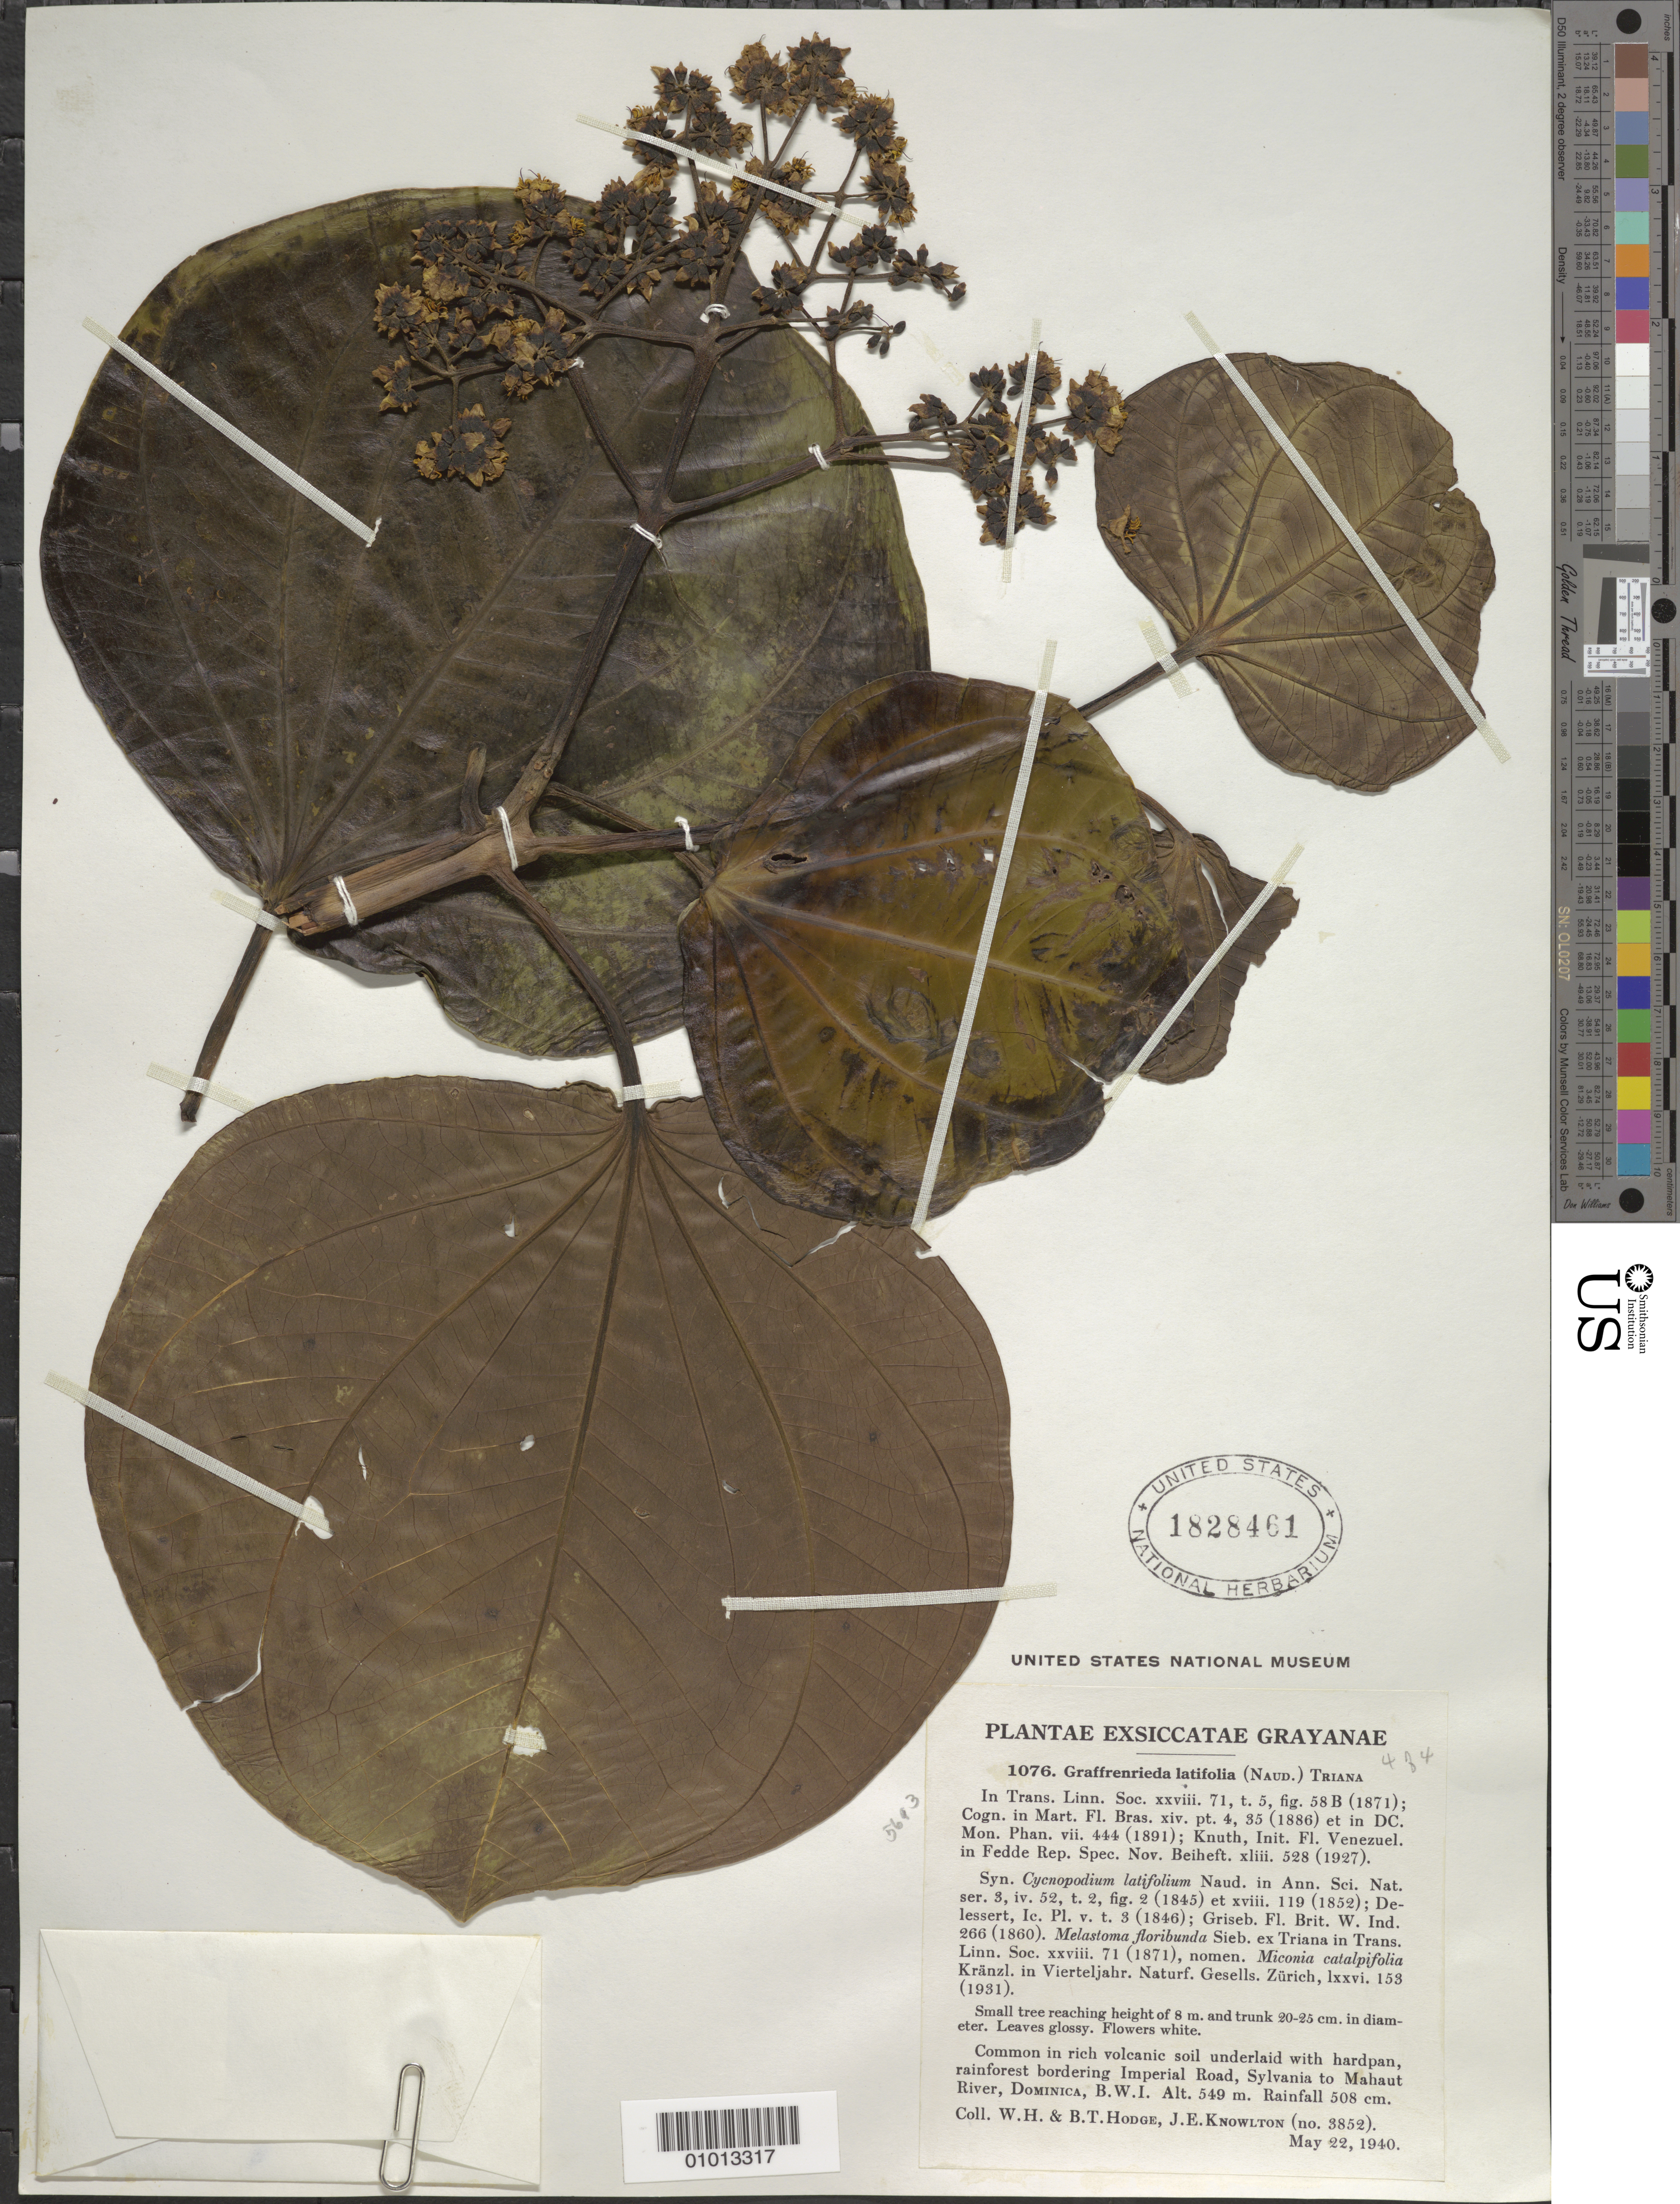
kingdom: Plantae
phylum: Tracheophyta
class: Magnoliopsida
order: Myrtales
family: Melastomataceae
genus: Graffenrieda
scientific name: Graffenrieda latifolia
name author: (Naudin) Triana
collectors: W. Hodge, B. Hodge & J. Knowlton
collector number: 3852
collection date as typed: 22 May 1940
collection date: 1940-05-22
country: Dominica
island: Dominica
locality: Imperial Road, Sylvania to Mahaut River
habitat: Rainforest bordering road (rainfall 508 cm), rich volcanic soil underlain with hardpan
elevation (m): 549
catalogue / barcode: US 1828461